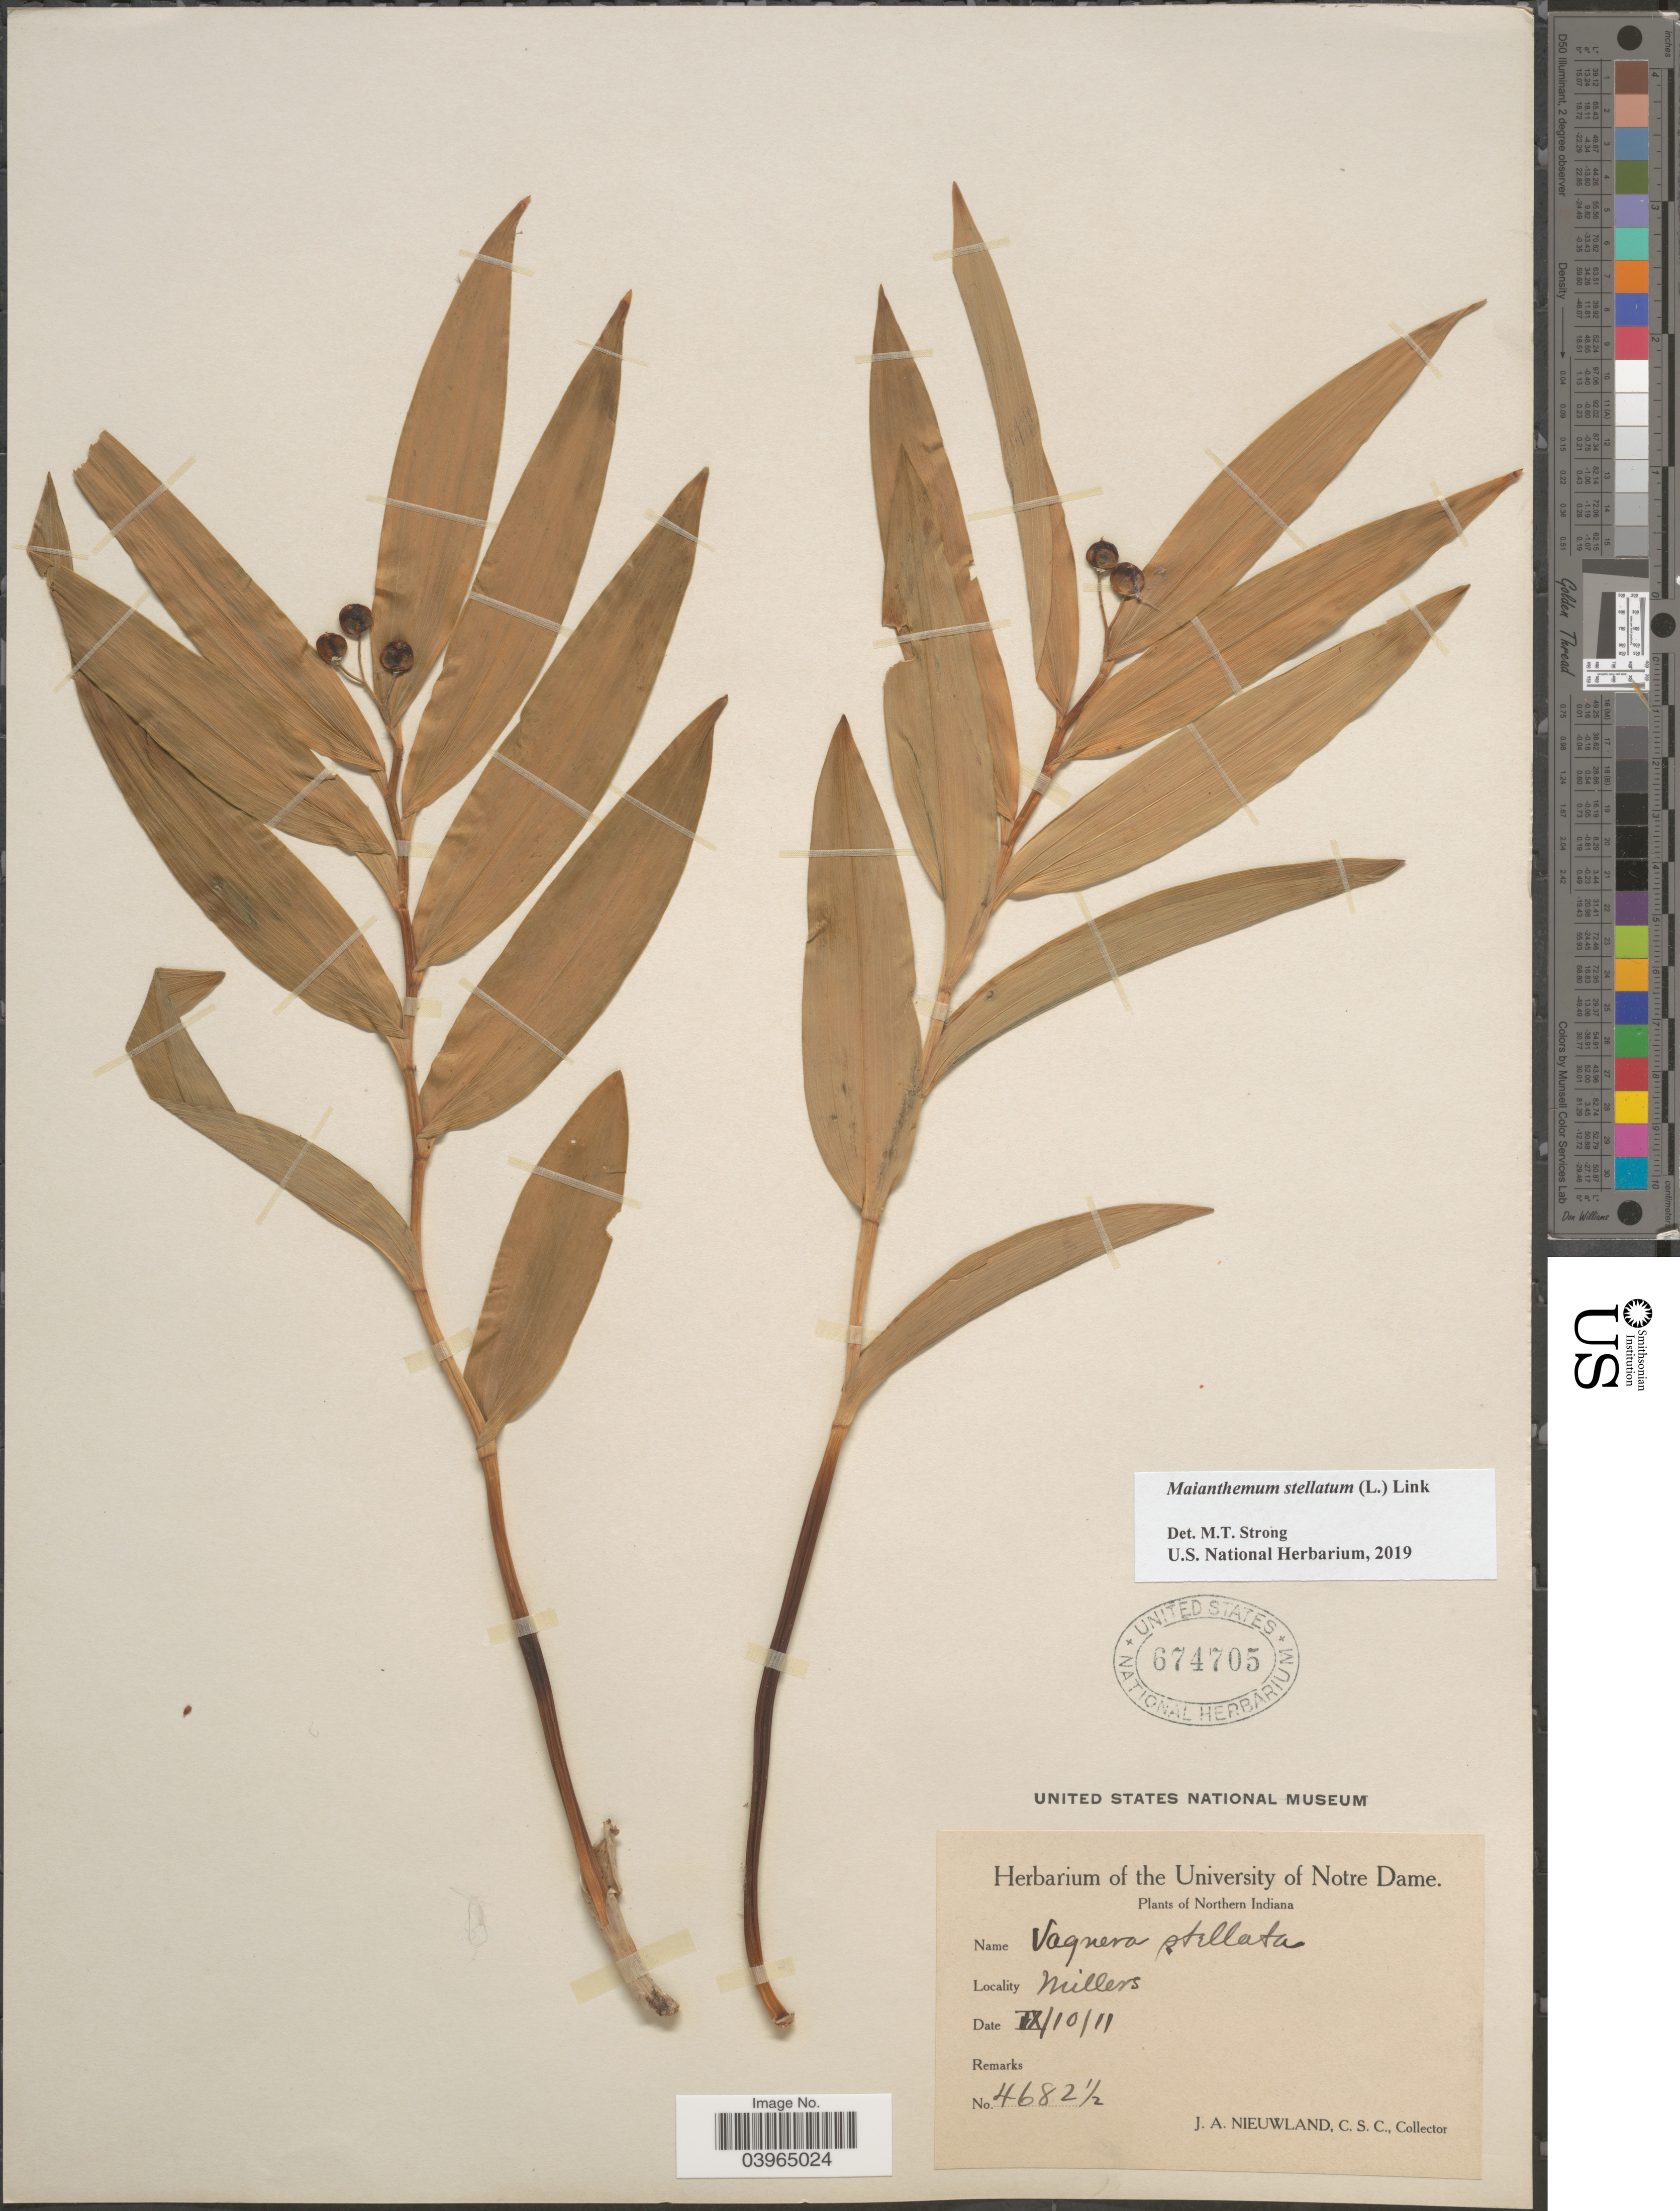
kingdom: Plantae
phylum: Tracheophyta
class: Liliopsida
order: Asparagales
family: Asparagaceae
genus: Maianthemum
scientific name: Maianthemum stellatum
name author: (L.) Link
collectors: J. A. Nieuwland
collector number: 4682½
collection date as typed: Transcribed d/m/y: 10/9/11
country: United States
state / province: Indiana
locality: Northern Indiana. Millers.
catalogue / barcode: US 674705